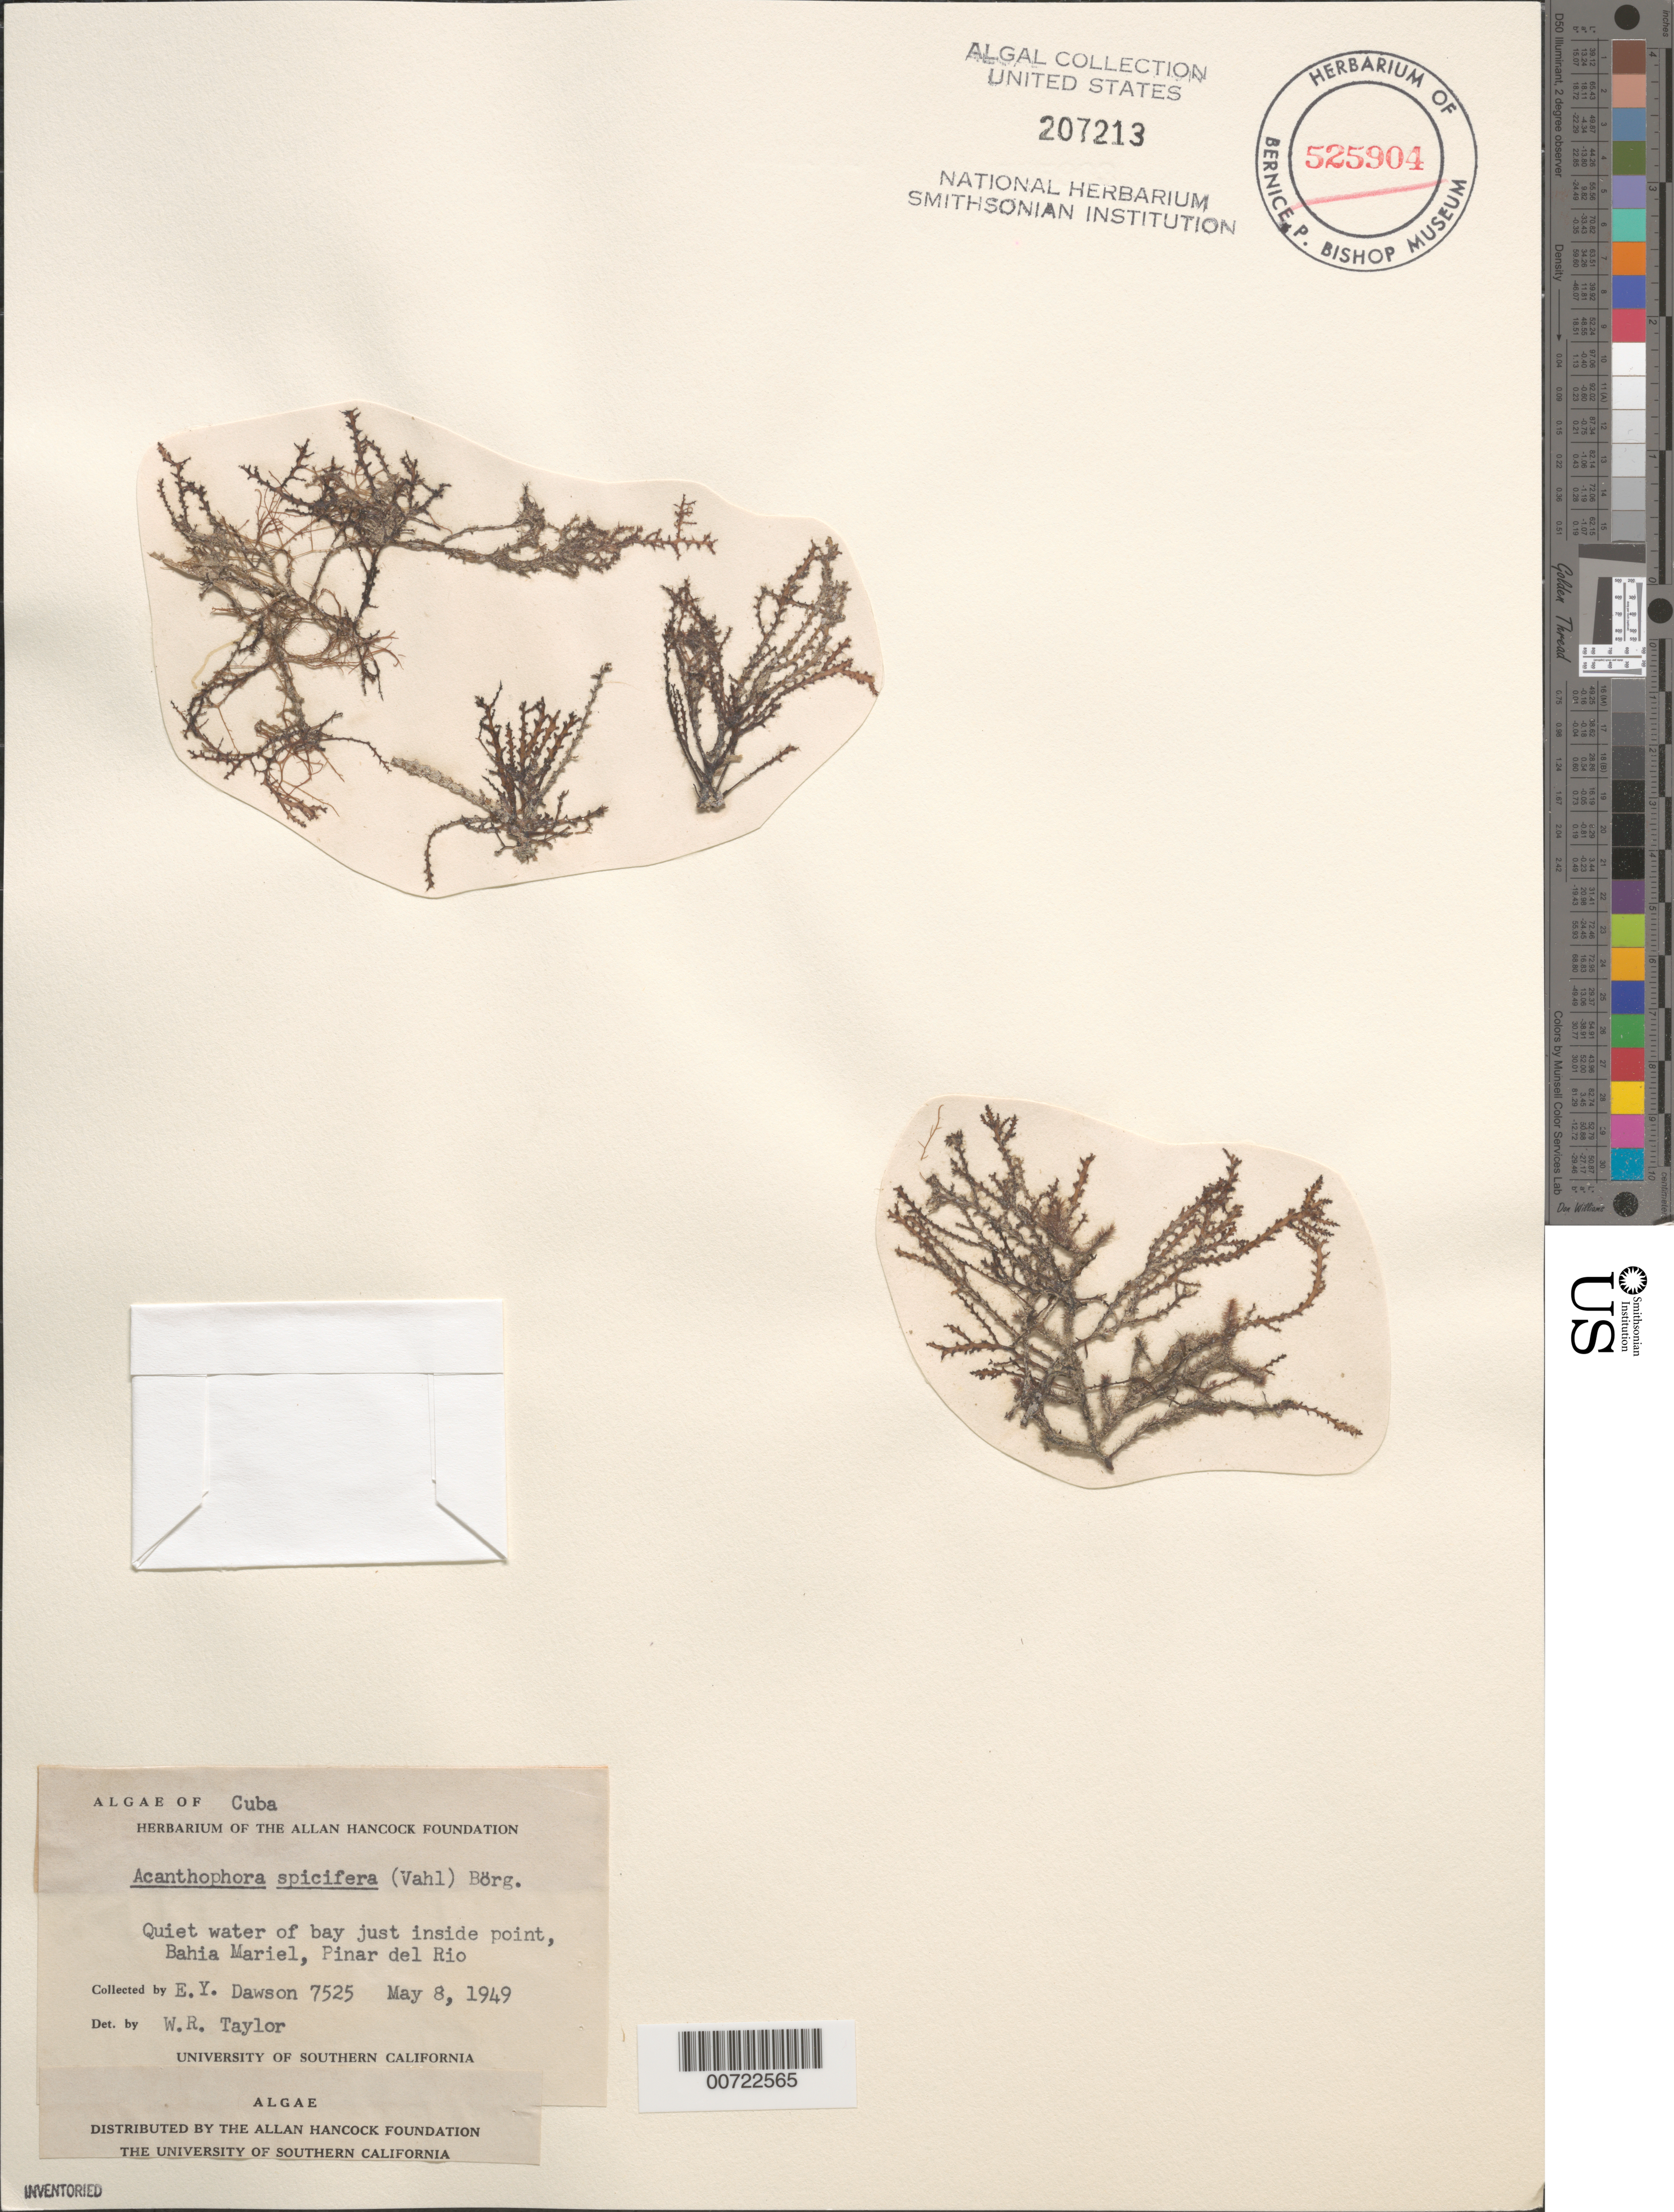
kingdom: Plantae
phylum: Rhodophyta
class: Florideophyceae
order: Ceramiales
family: Rhodomelaceae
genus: Acanthophora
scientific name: Acanthophora spicifera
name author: (Vahl) Børgesen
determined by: Taylor, William R.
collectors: E. Y. Dawson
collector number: EYD 7525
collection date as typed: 08 May 1949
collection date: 1949-05-08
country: Cuba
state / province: Pinar del Río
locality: Bahia Mariel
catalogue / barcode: US 207213